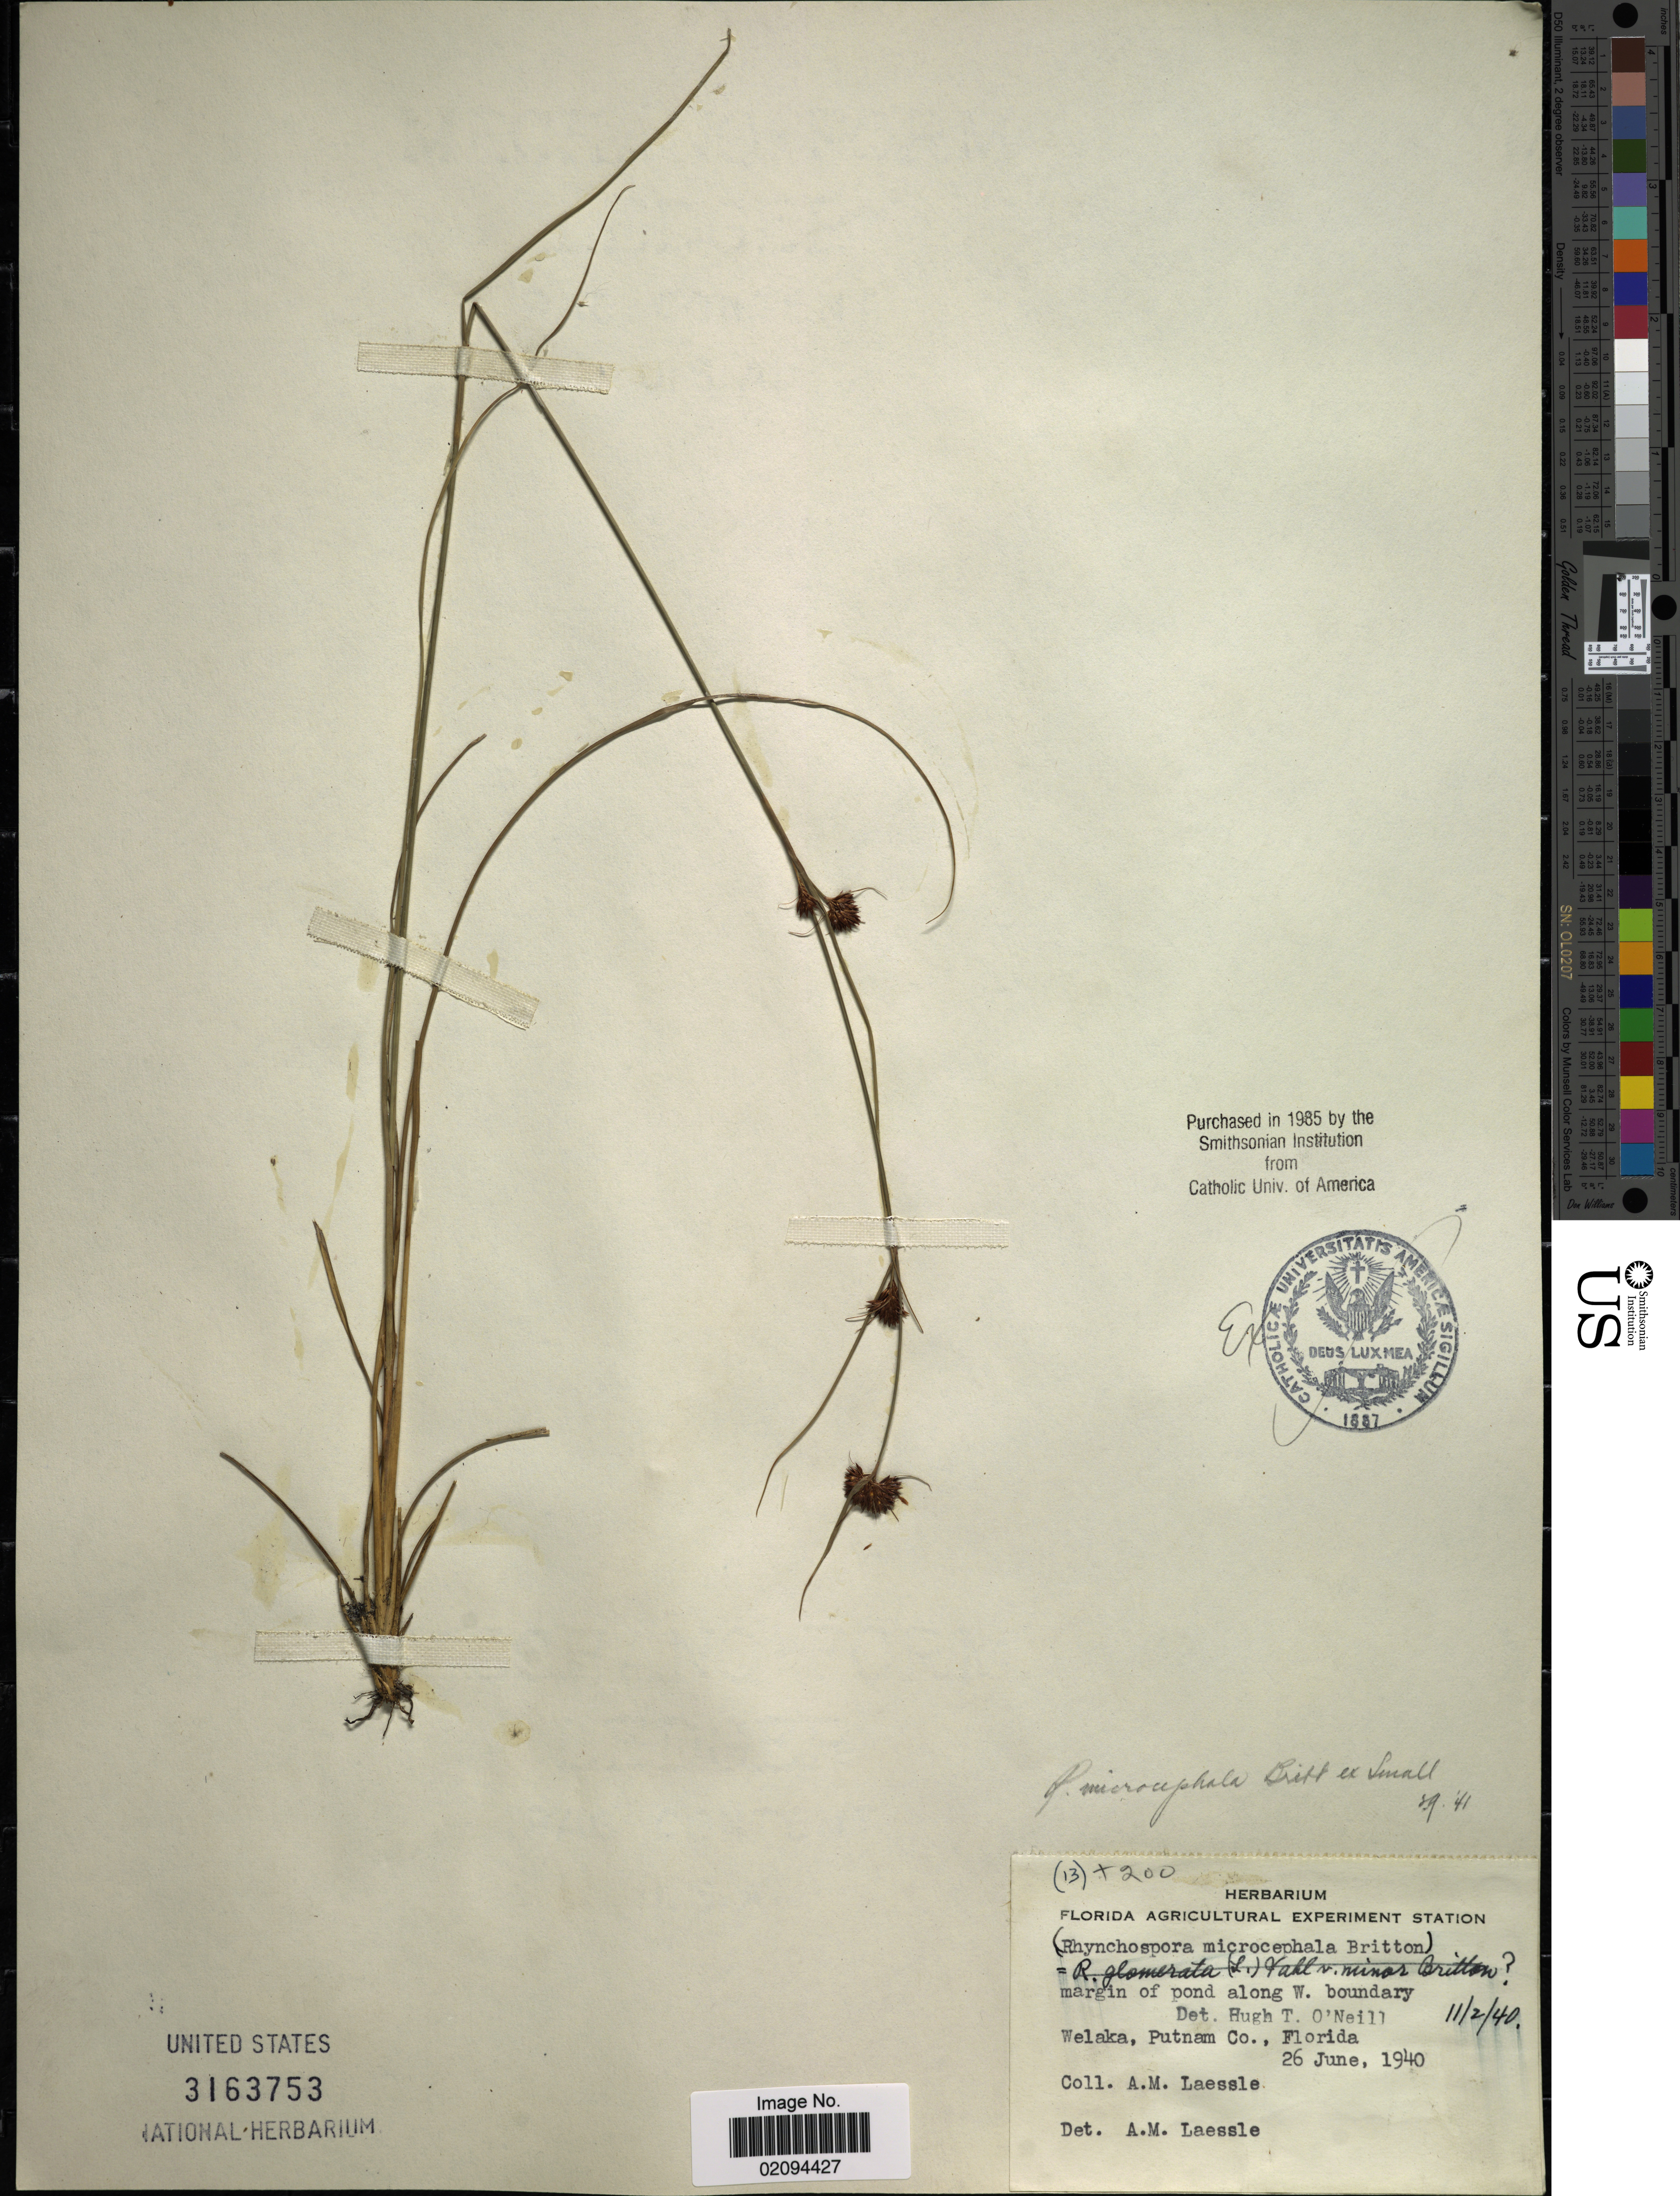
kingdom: Plantae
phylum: Tracheophyta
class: Liliopsida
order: Poales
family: Cyperaceae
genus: Rhynchospora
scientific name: Rhynchospora microcephala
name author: (Britton) Britton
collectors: A. Laessle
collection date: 1940-06-26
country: United States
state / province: Florida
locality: Welaka, Putnam Co.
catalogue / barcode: US 3163753